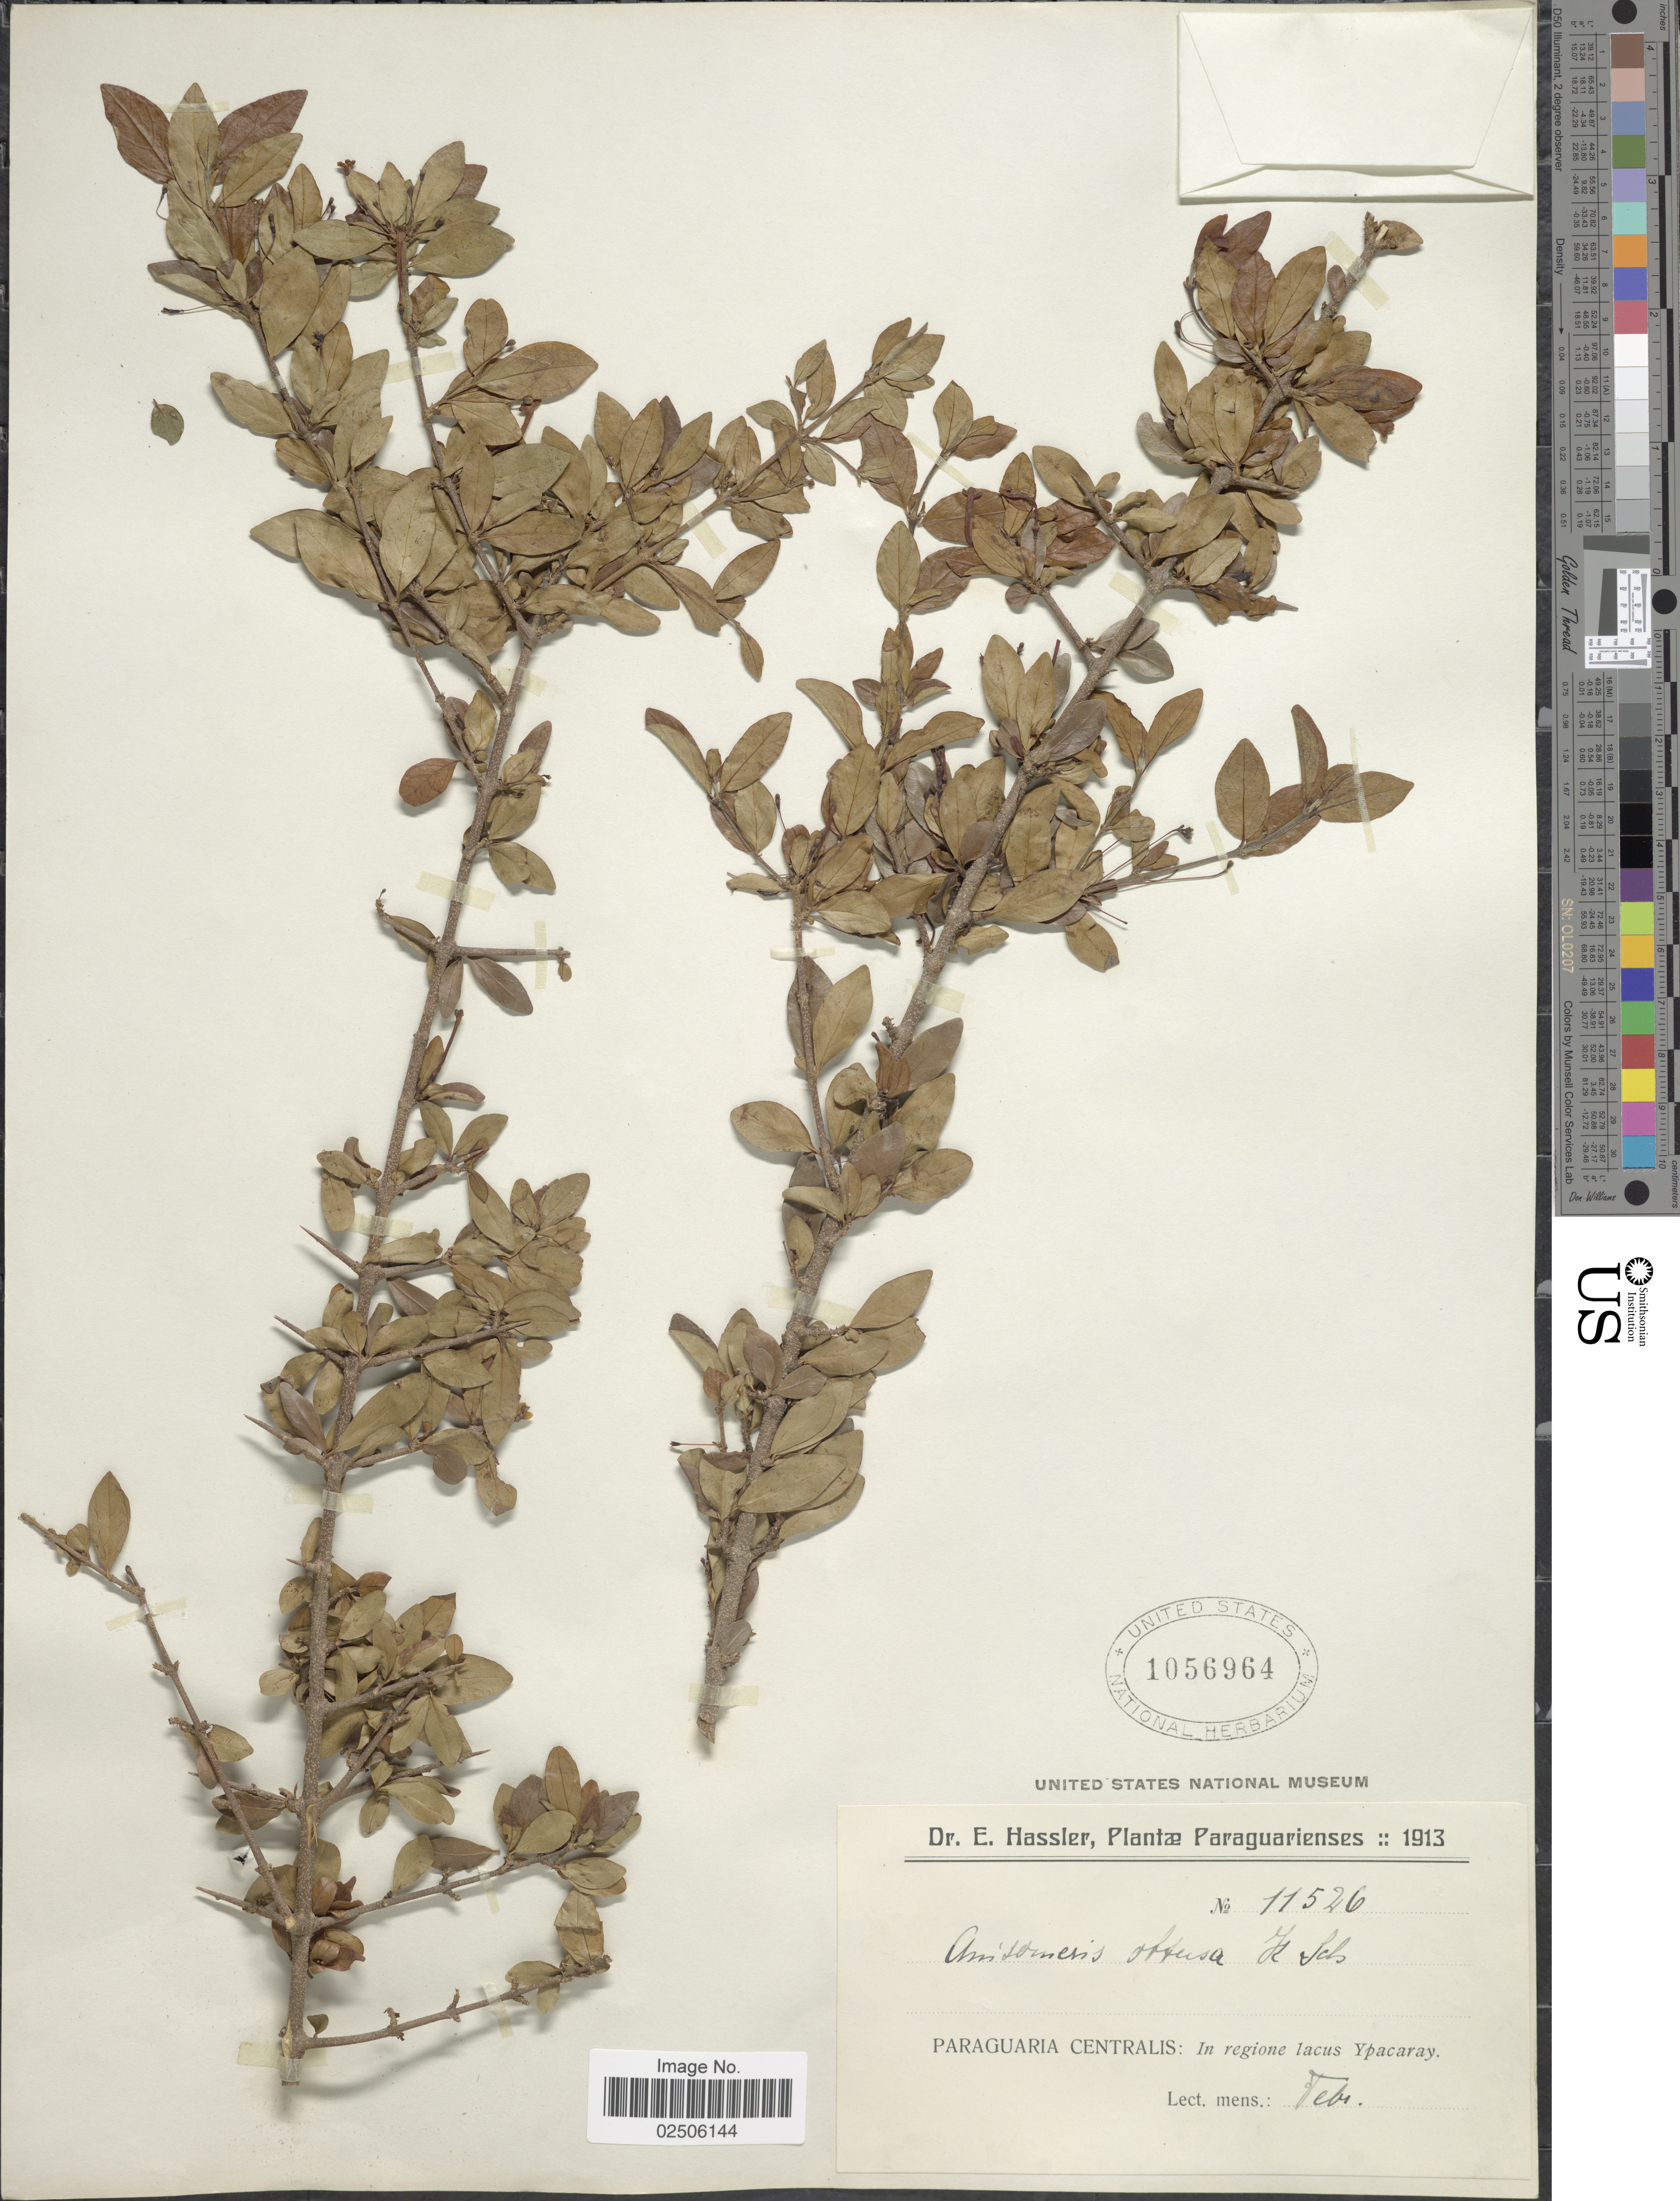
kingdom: Plantae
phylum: Tracheophyta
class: Magnoliopsida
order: Gentianales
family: Rubiaceae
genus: Chomelia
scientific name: Chomelia obtusa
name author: Cham. & Schltdl.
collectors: E. Hassler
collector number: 11526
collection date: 1913-02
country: Paraguay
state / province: Central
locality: Paraguaria Centralis: in regione lacus Ypacaray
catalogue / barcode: US 1056964